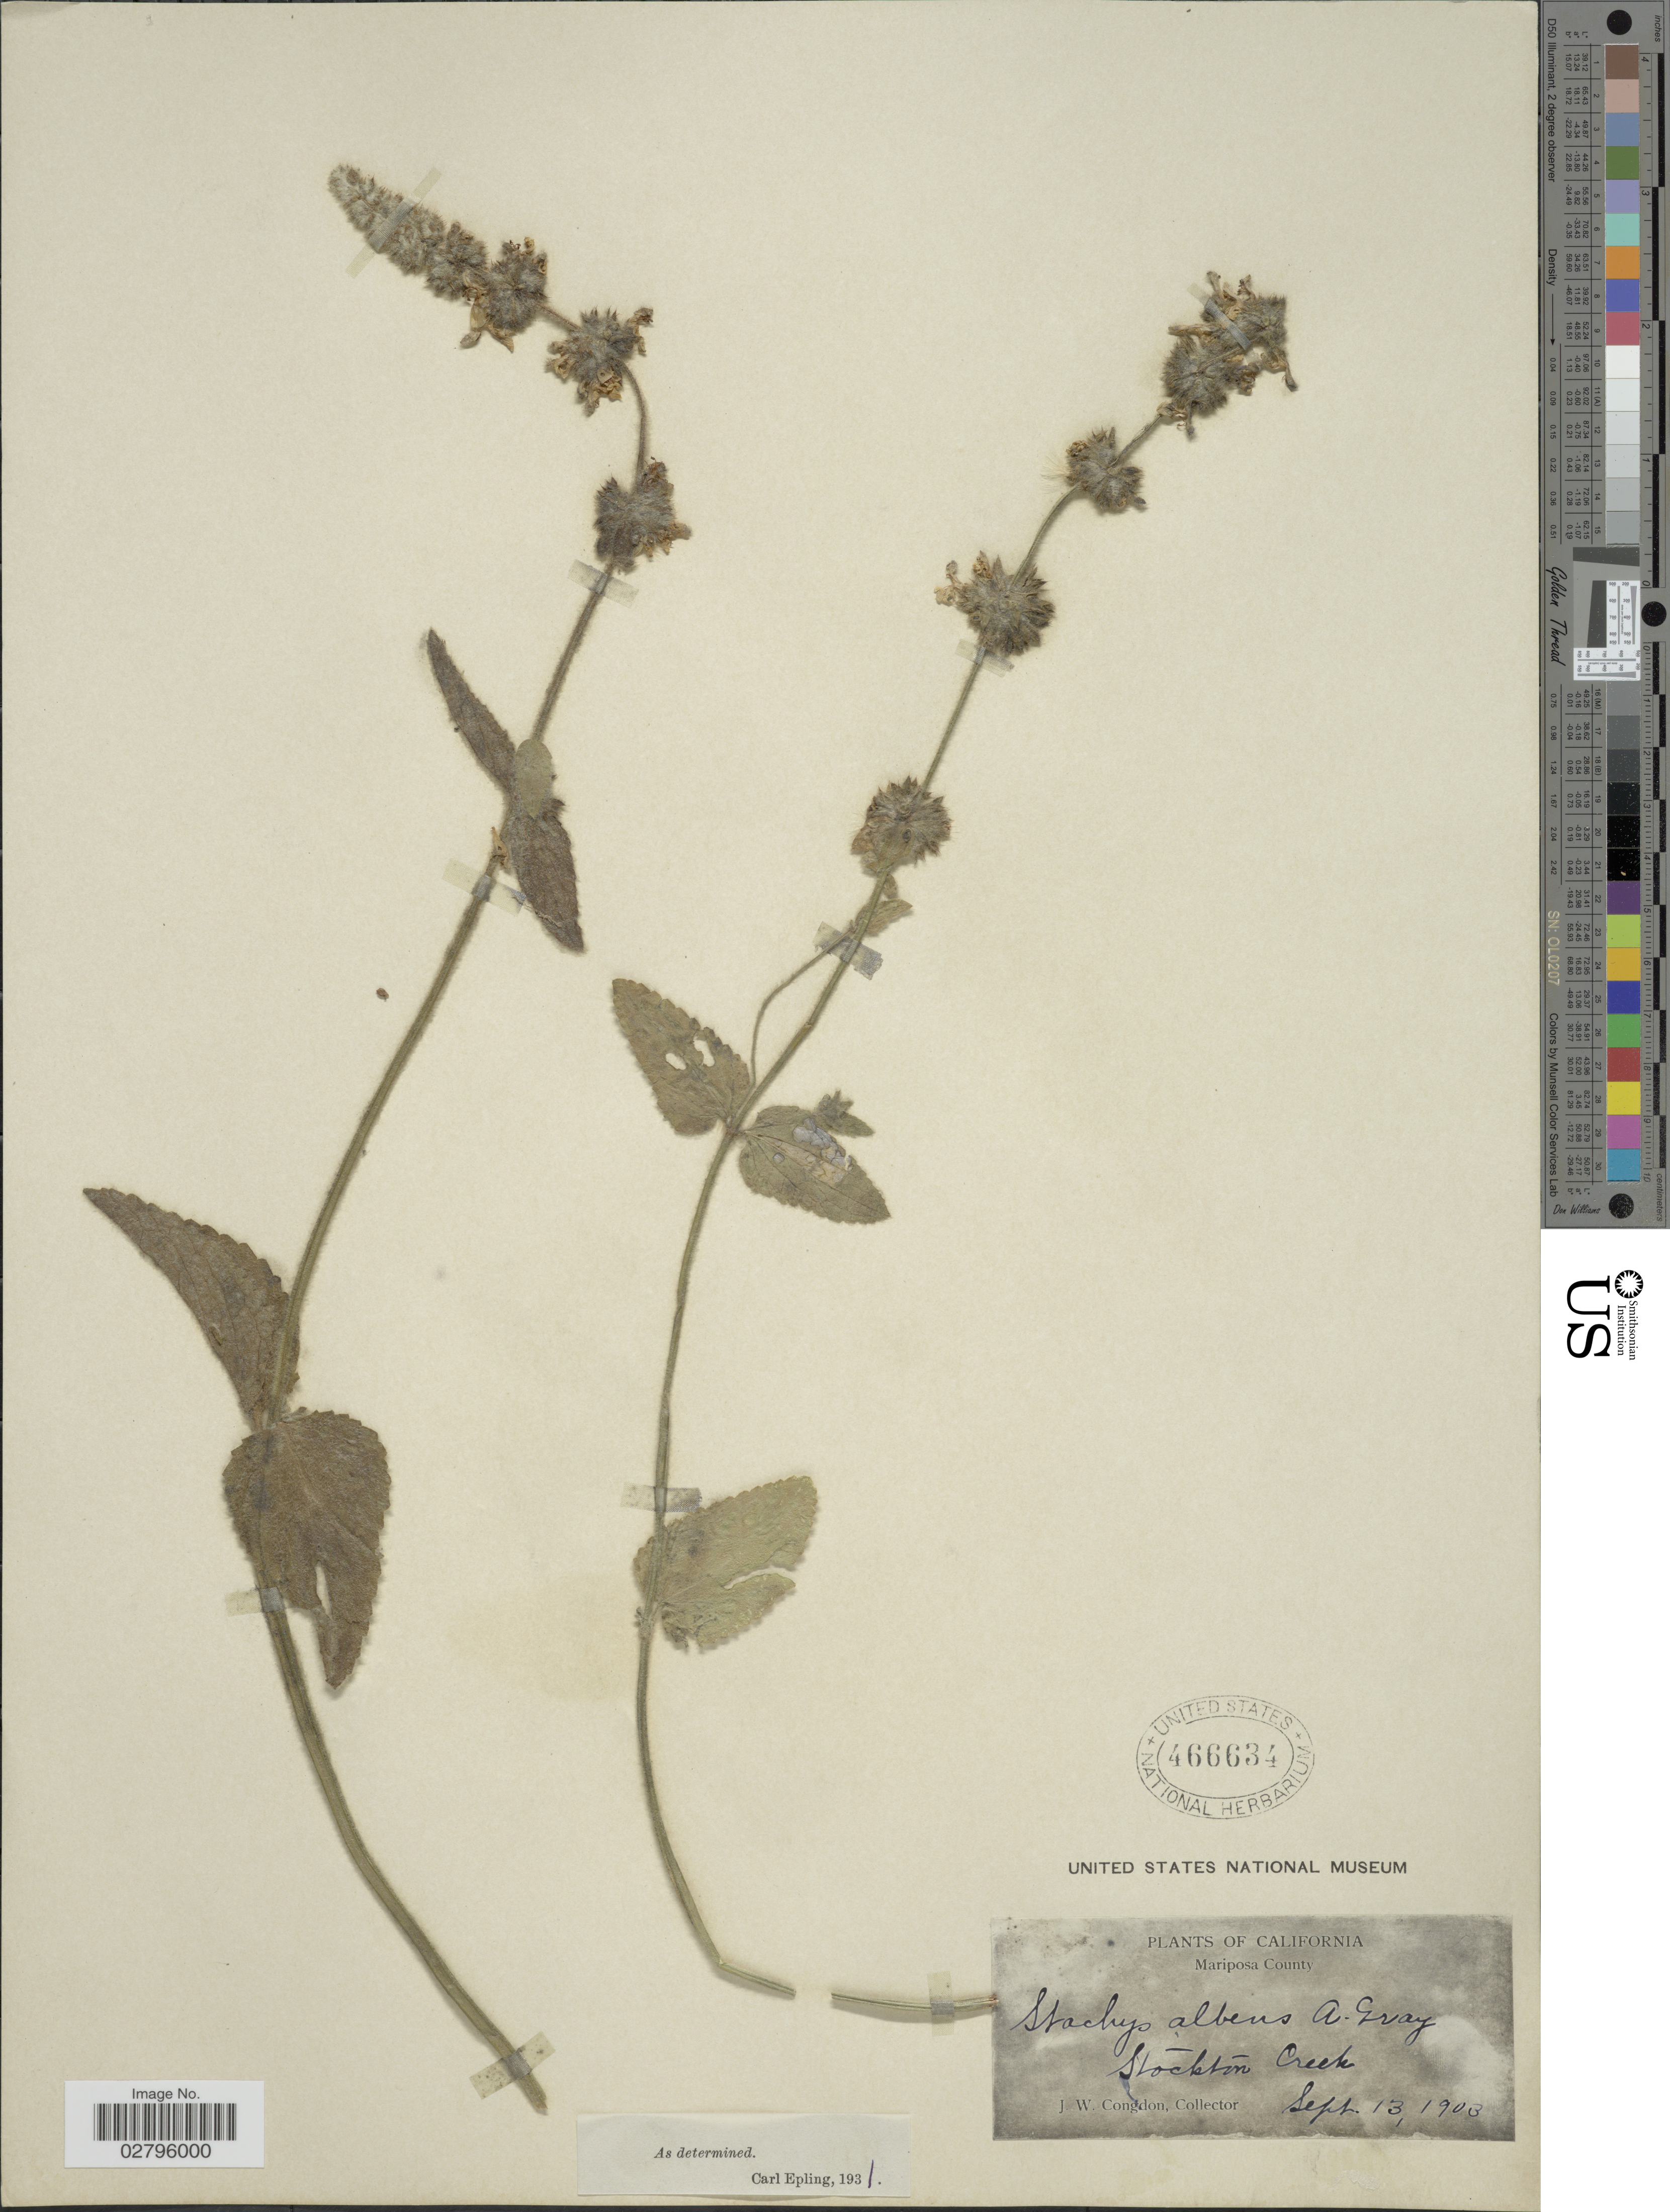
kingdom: Plantae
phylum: Tracheophyta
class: Magnoliopsida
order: Lamiales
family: Lamiaceae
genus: Stachys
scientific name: Stachys albens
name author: A. Gray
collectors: J. W. Congdon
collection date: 1903-09-13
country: United States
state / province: California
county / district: Mariposa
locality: California, Mariposa County, Stockton Creek.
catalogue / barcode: US 466634